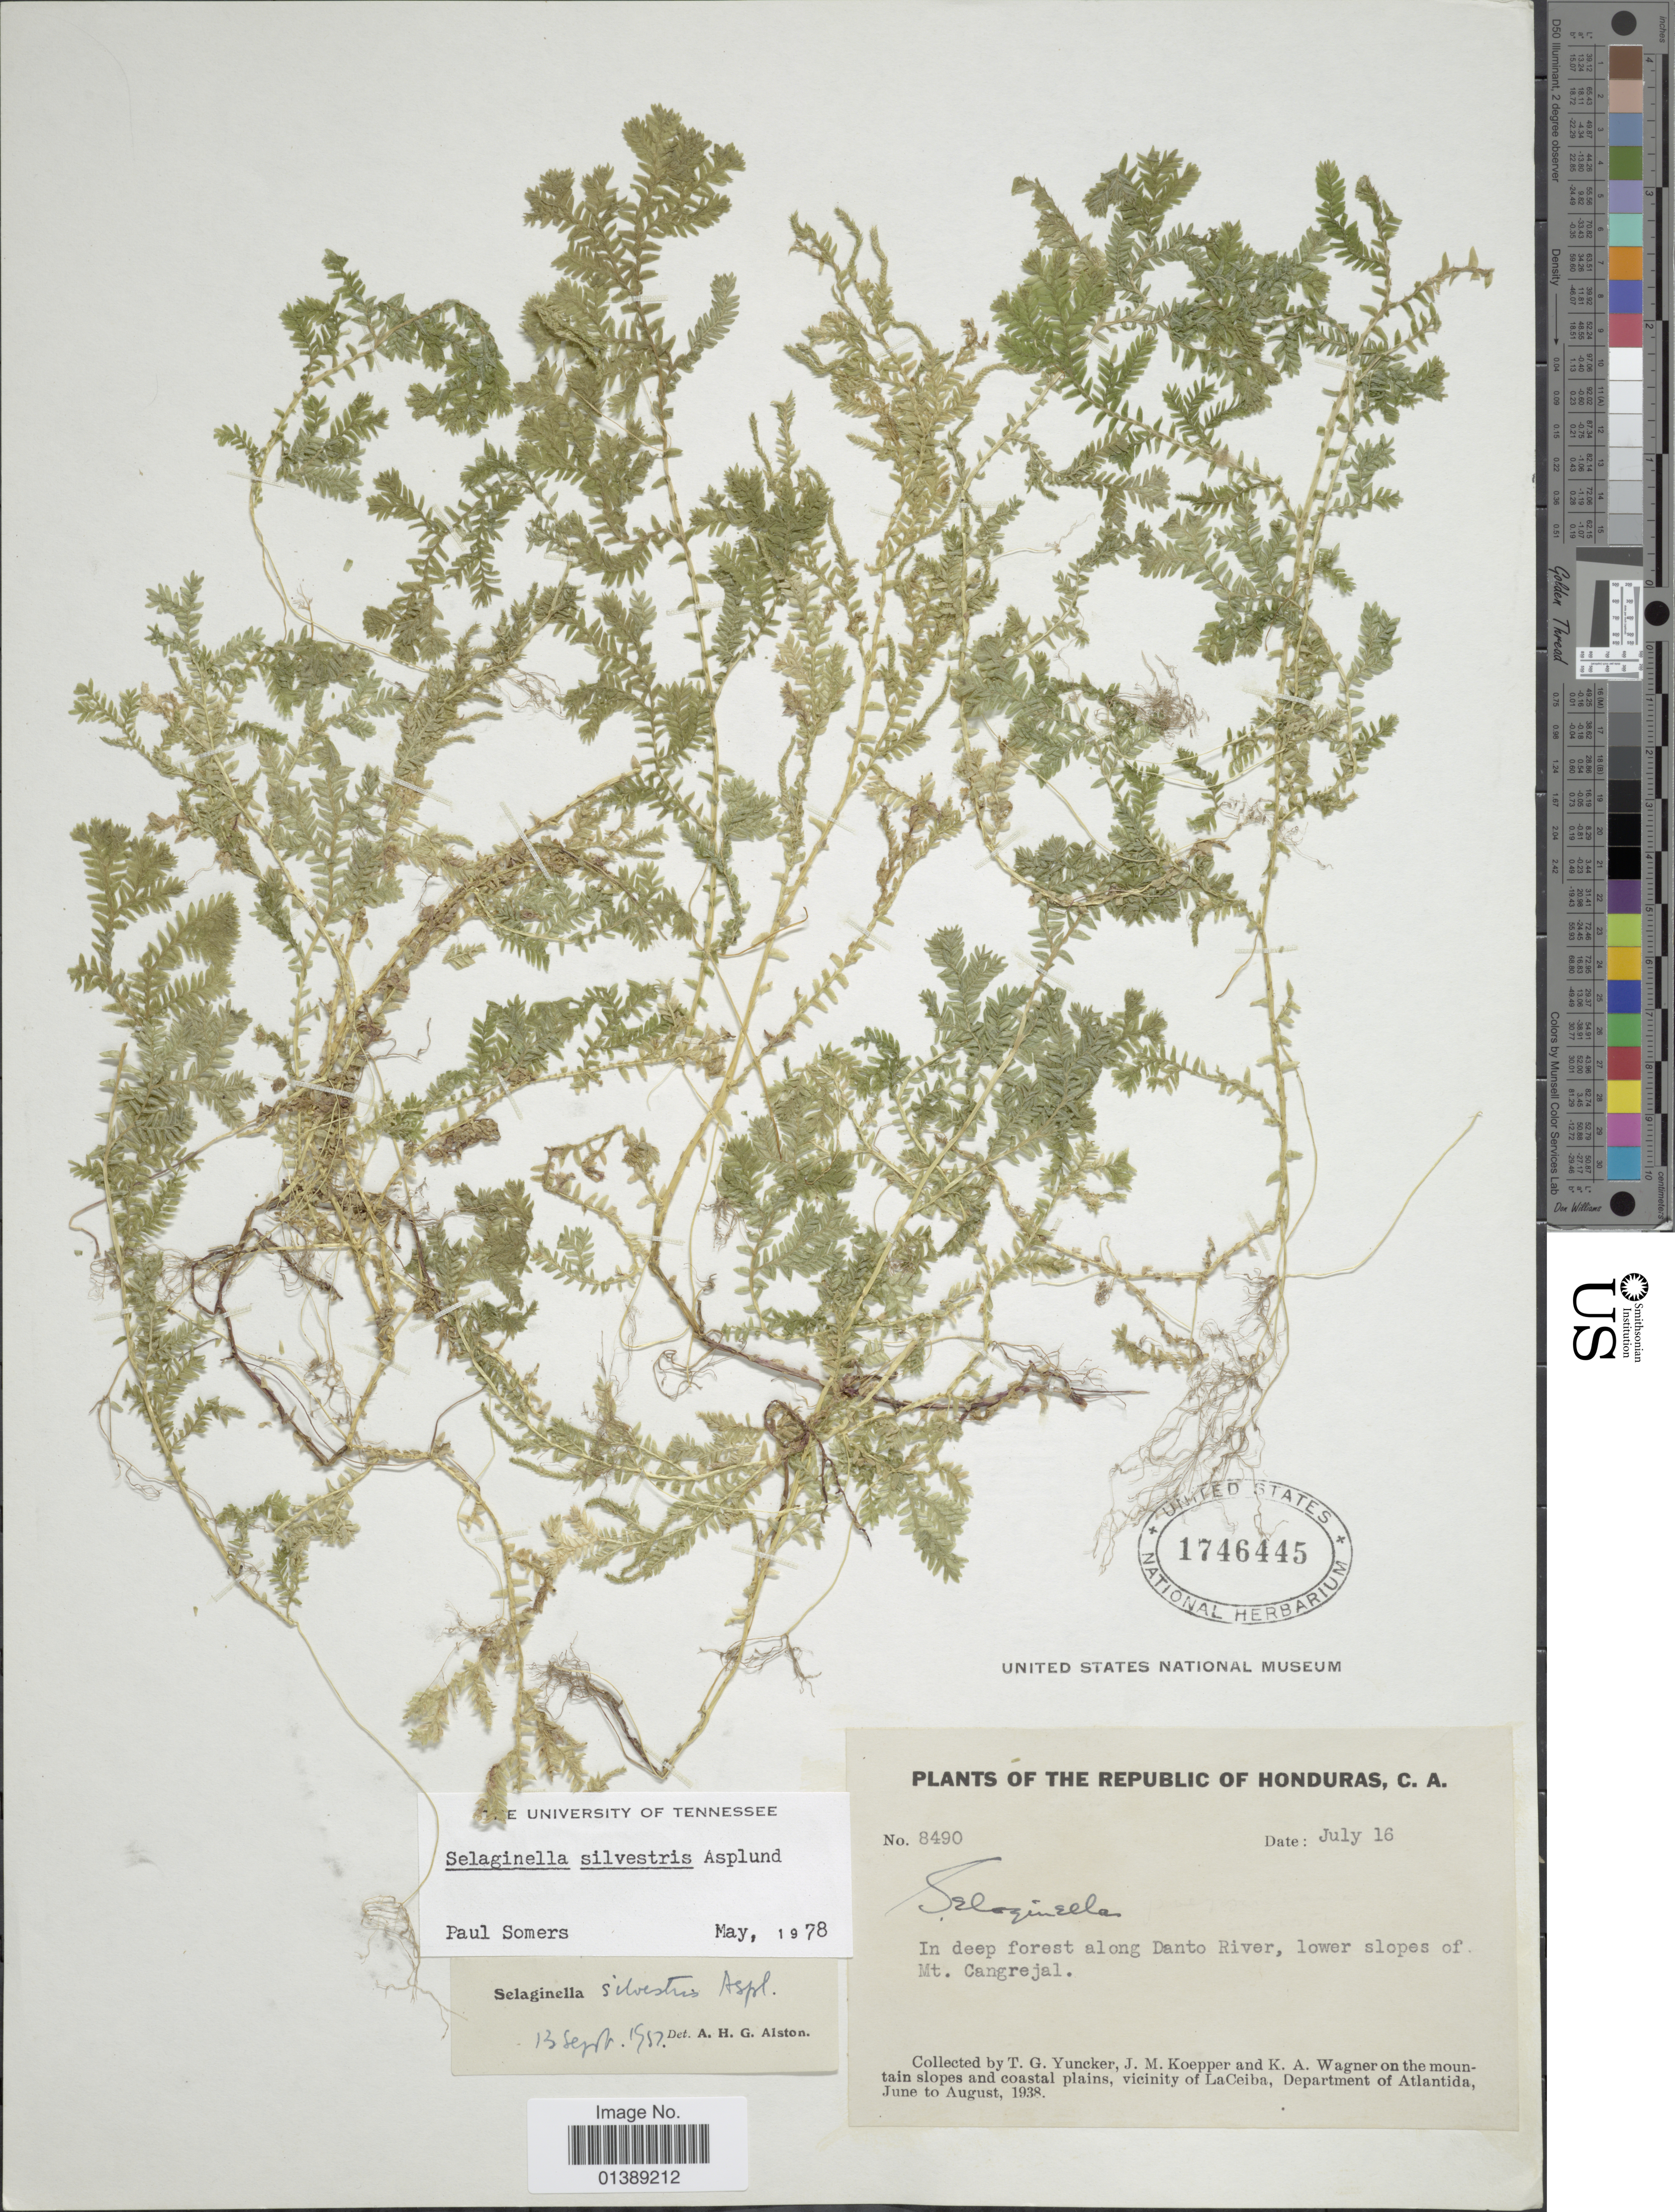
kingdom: Plantae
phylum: Tracheophyta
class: Lycopodiopsida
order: Selaginellales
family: Selaginellaceae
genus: Selaginella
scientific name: Selaginella silvestris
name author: Aspl.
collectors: T. G. Yuncker, J. M. Koepper & K. A. Wagner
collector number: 8490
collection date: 1938-07-16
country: Honduras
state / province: Atlántida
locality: In deep forest along Danto River, lower slopes of Mt Cangrejal, on the mountain slopes and coastal plains, vicinity of LaCeiba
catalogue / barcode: US 1746445